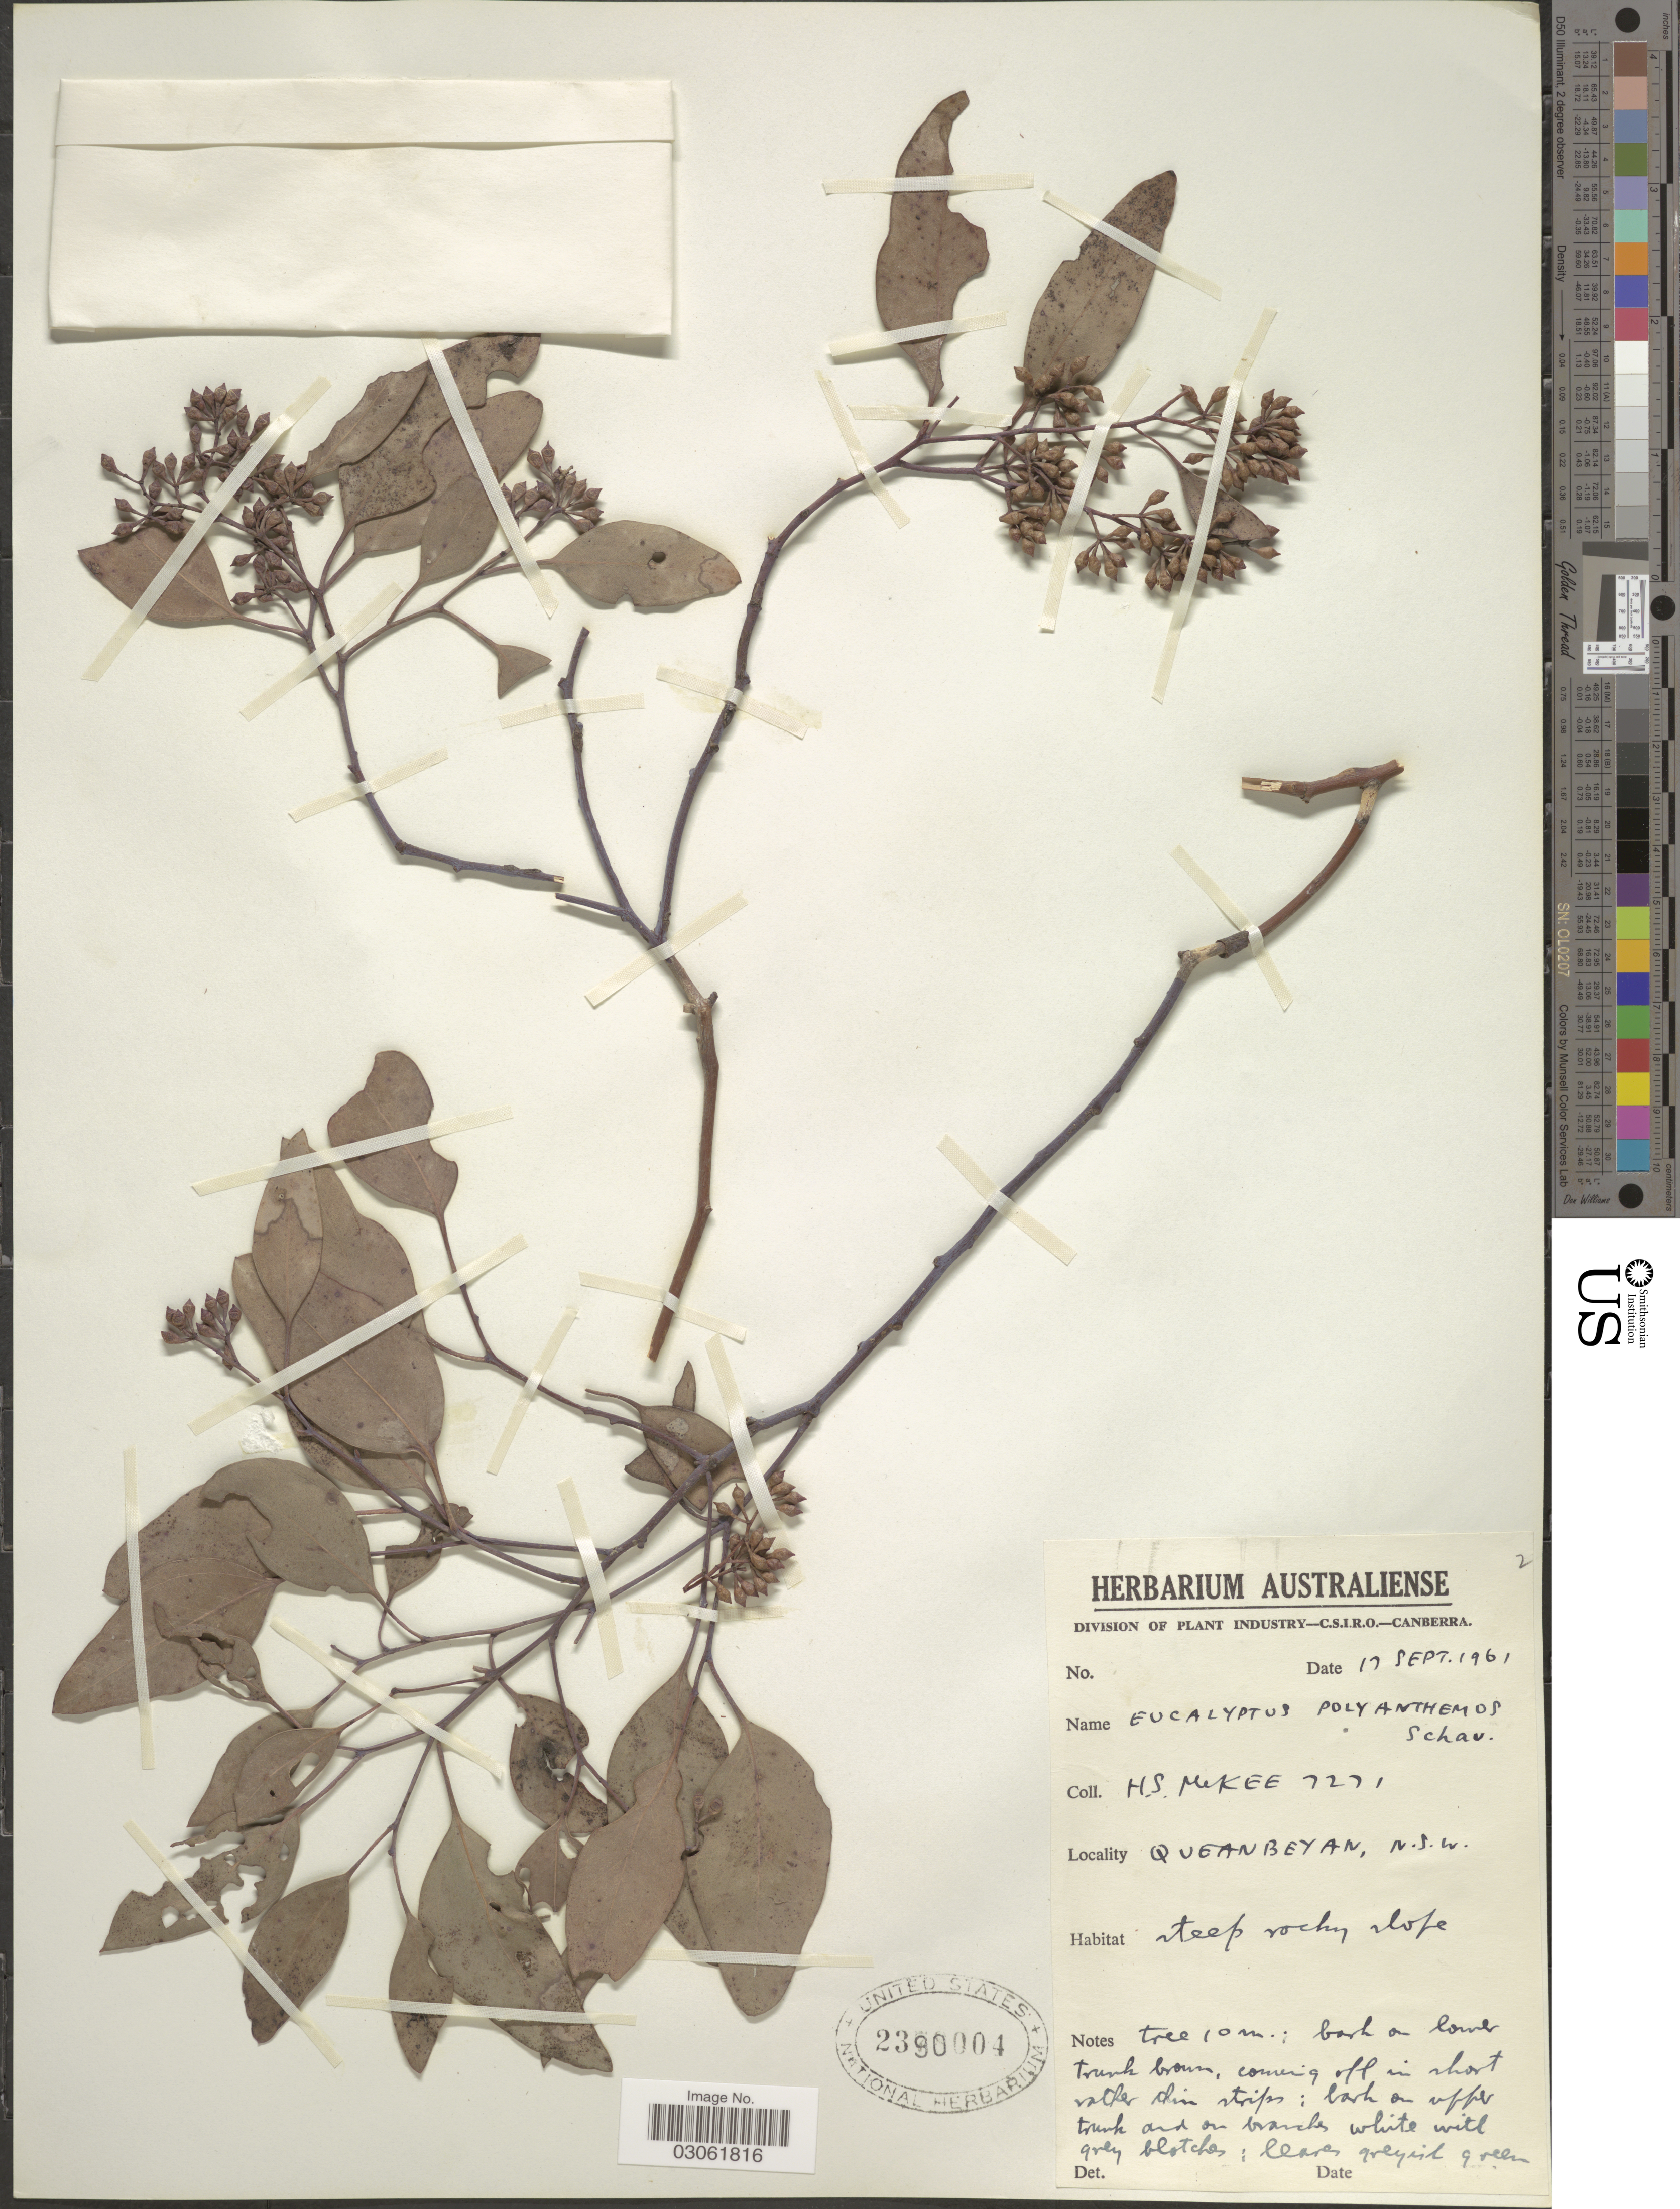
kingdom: Plantae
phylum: Tracheophyta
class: Magnoliopsida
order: Myrtales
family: Myrtaceae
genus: Eucalyptus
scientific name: Eucalyptus polyanthemos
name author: Schauer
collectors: H. S. McKee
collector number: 7271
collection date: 1961-09-17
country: Australia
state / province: New South Wales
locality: Queanbeyan.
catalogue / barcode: US 2390004